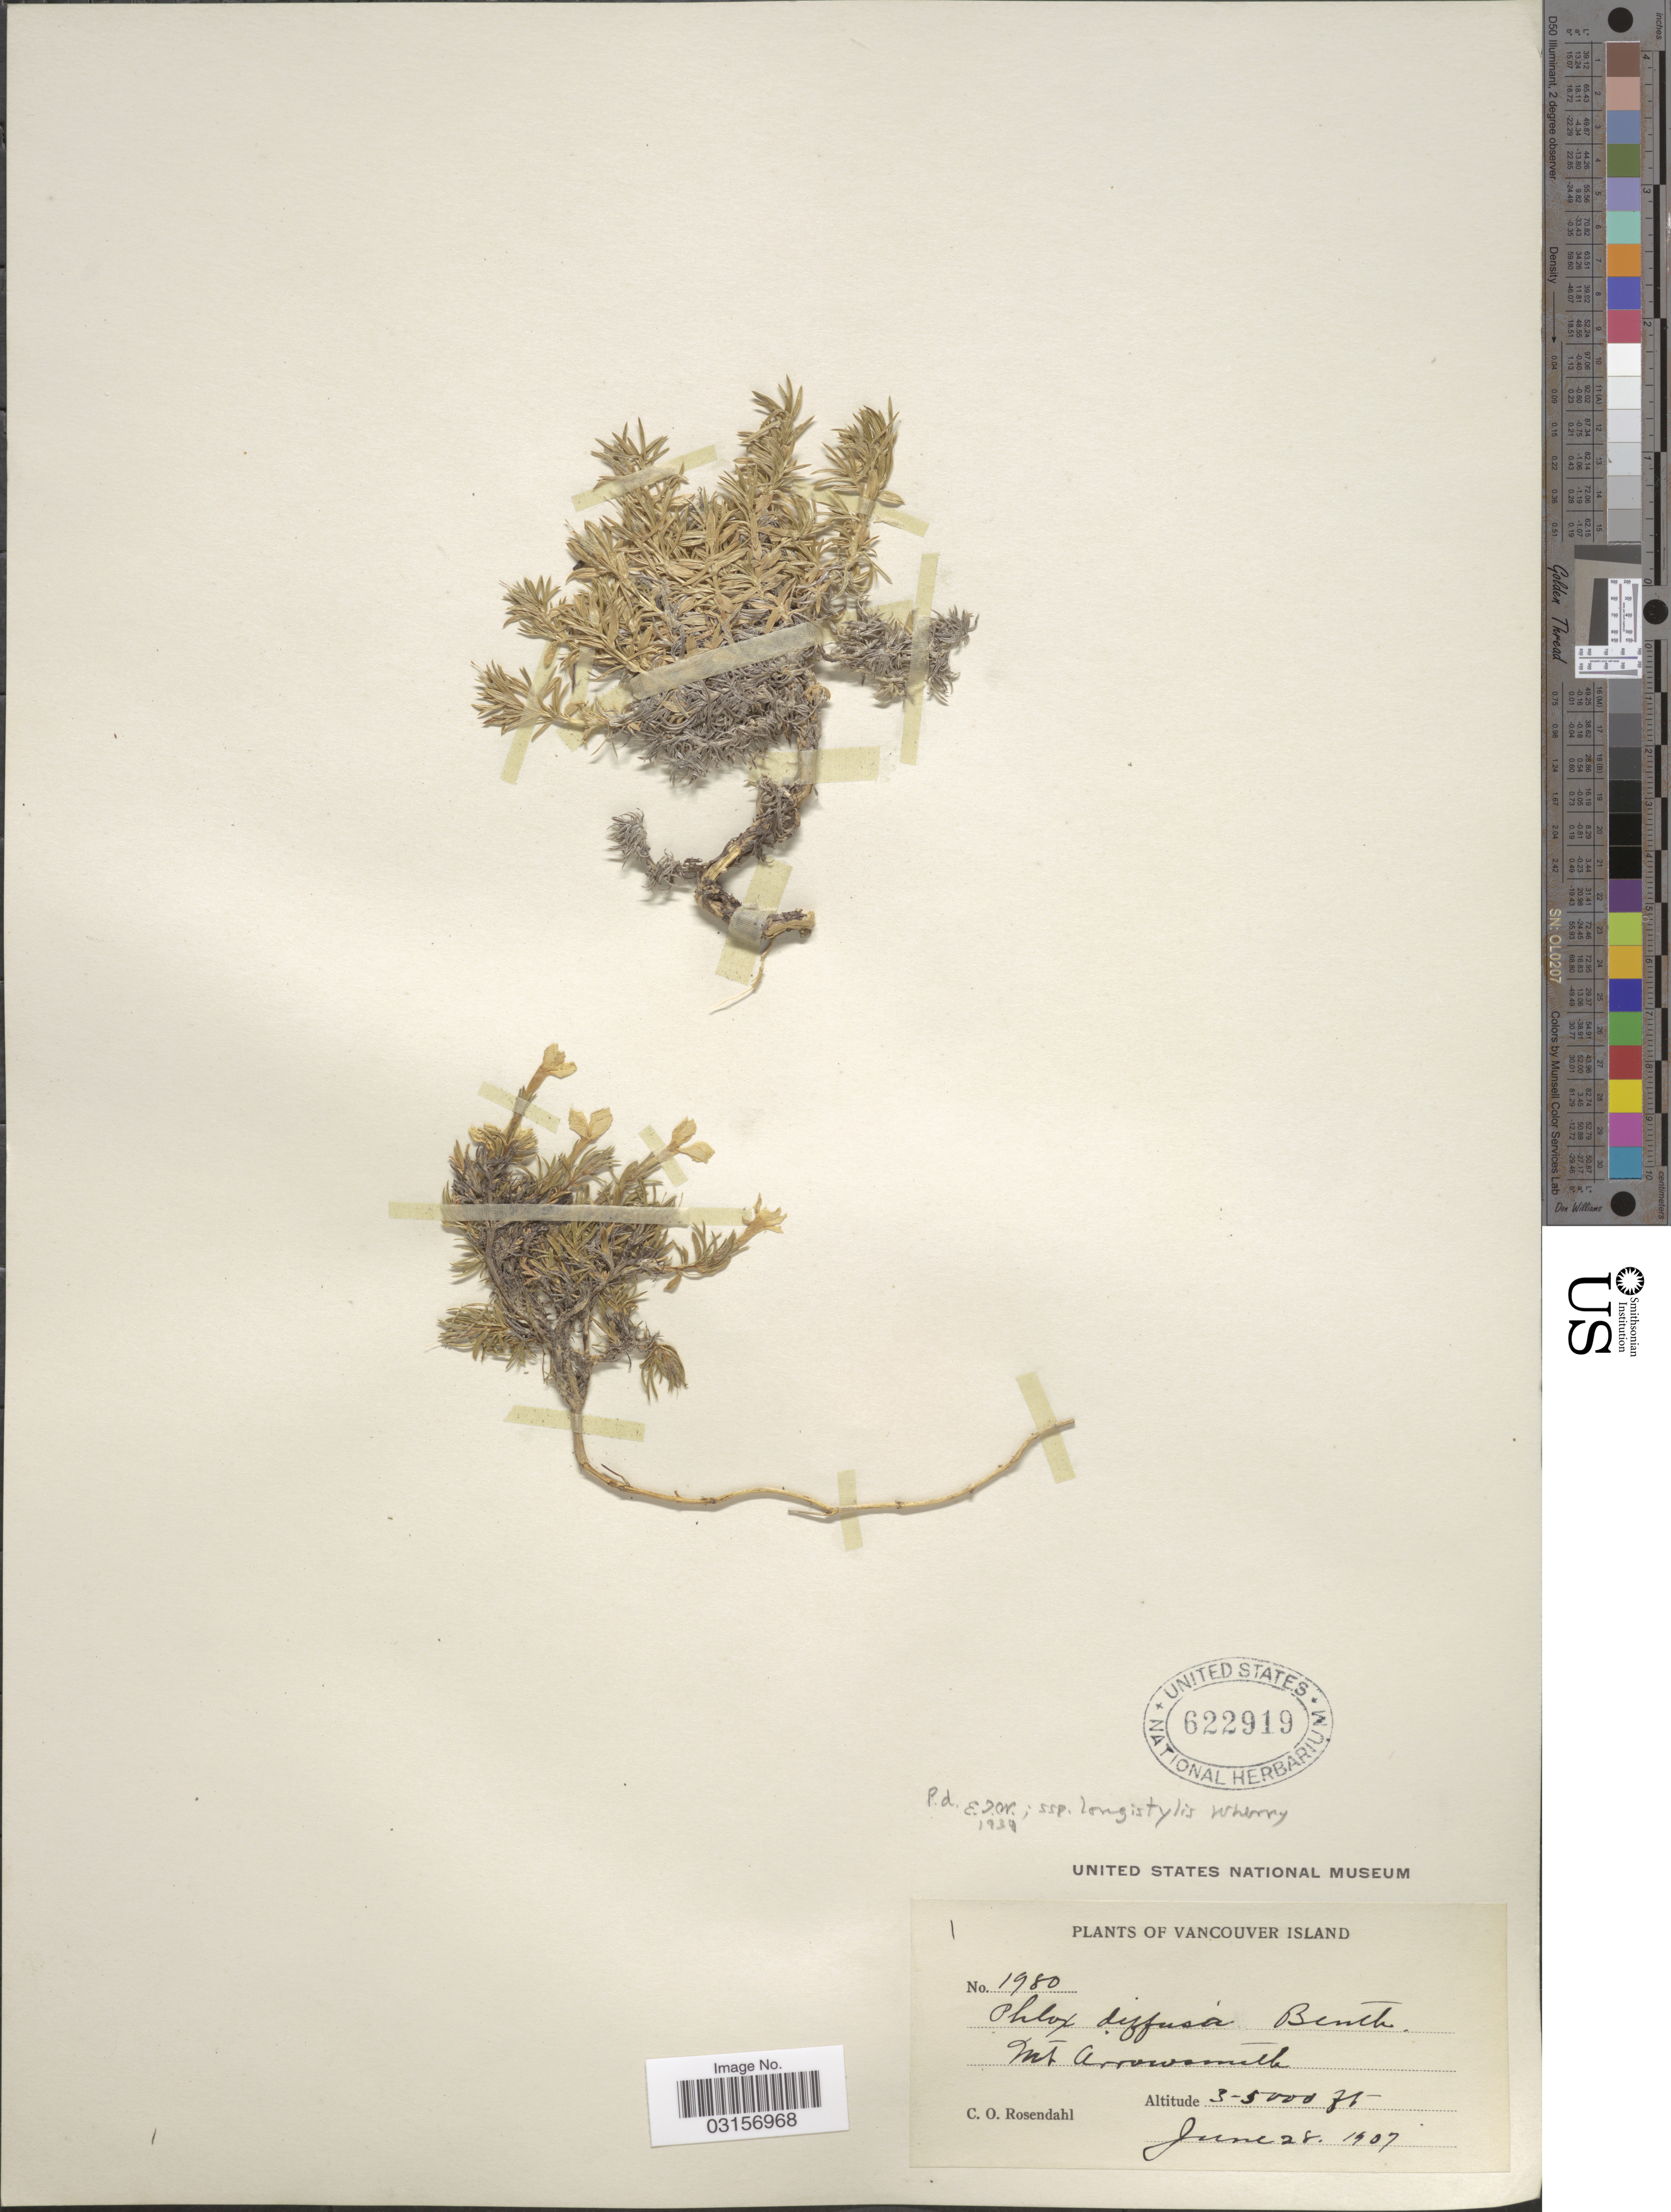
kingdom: Plantae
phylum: Tracheophyta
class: Magnoliopsida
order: Ericales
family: Polemoniaceae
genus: Phlox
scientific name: Phlox diffusa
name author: Benth.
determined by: Mayfield, M. H.; Ferguson, C. J.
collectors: C. O. Rosendahl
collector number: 1980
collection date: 1907-06-28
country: Canada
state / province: British Columbia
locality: Vancouver Island, Mt. Arrowsmith.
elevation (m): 914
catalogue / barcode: US 622919